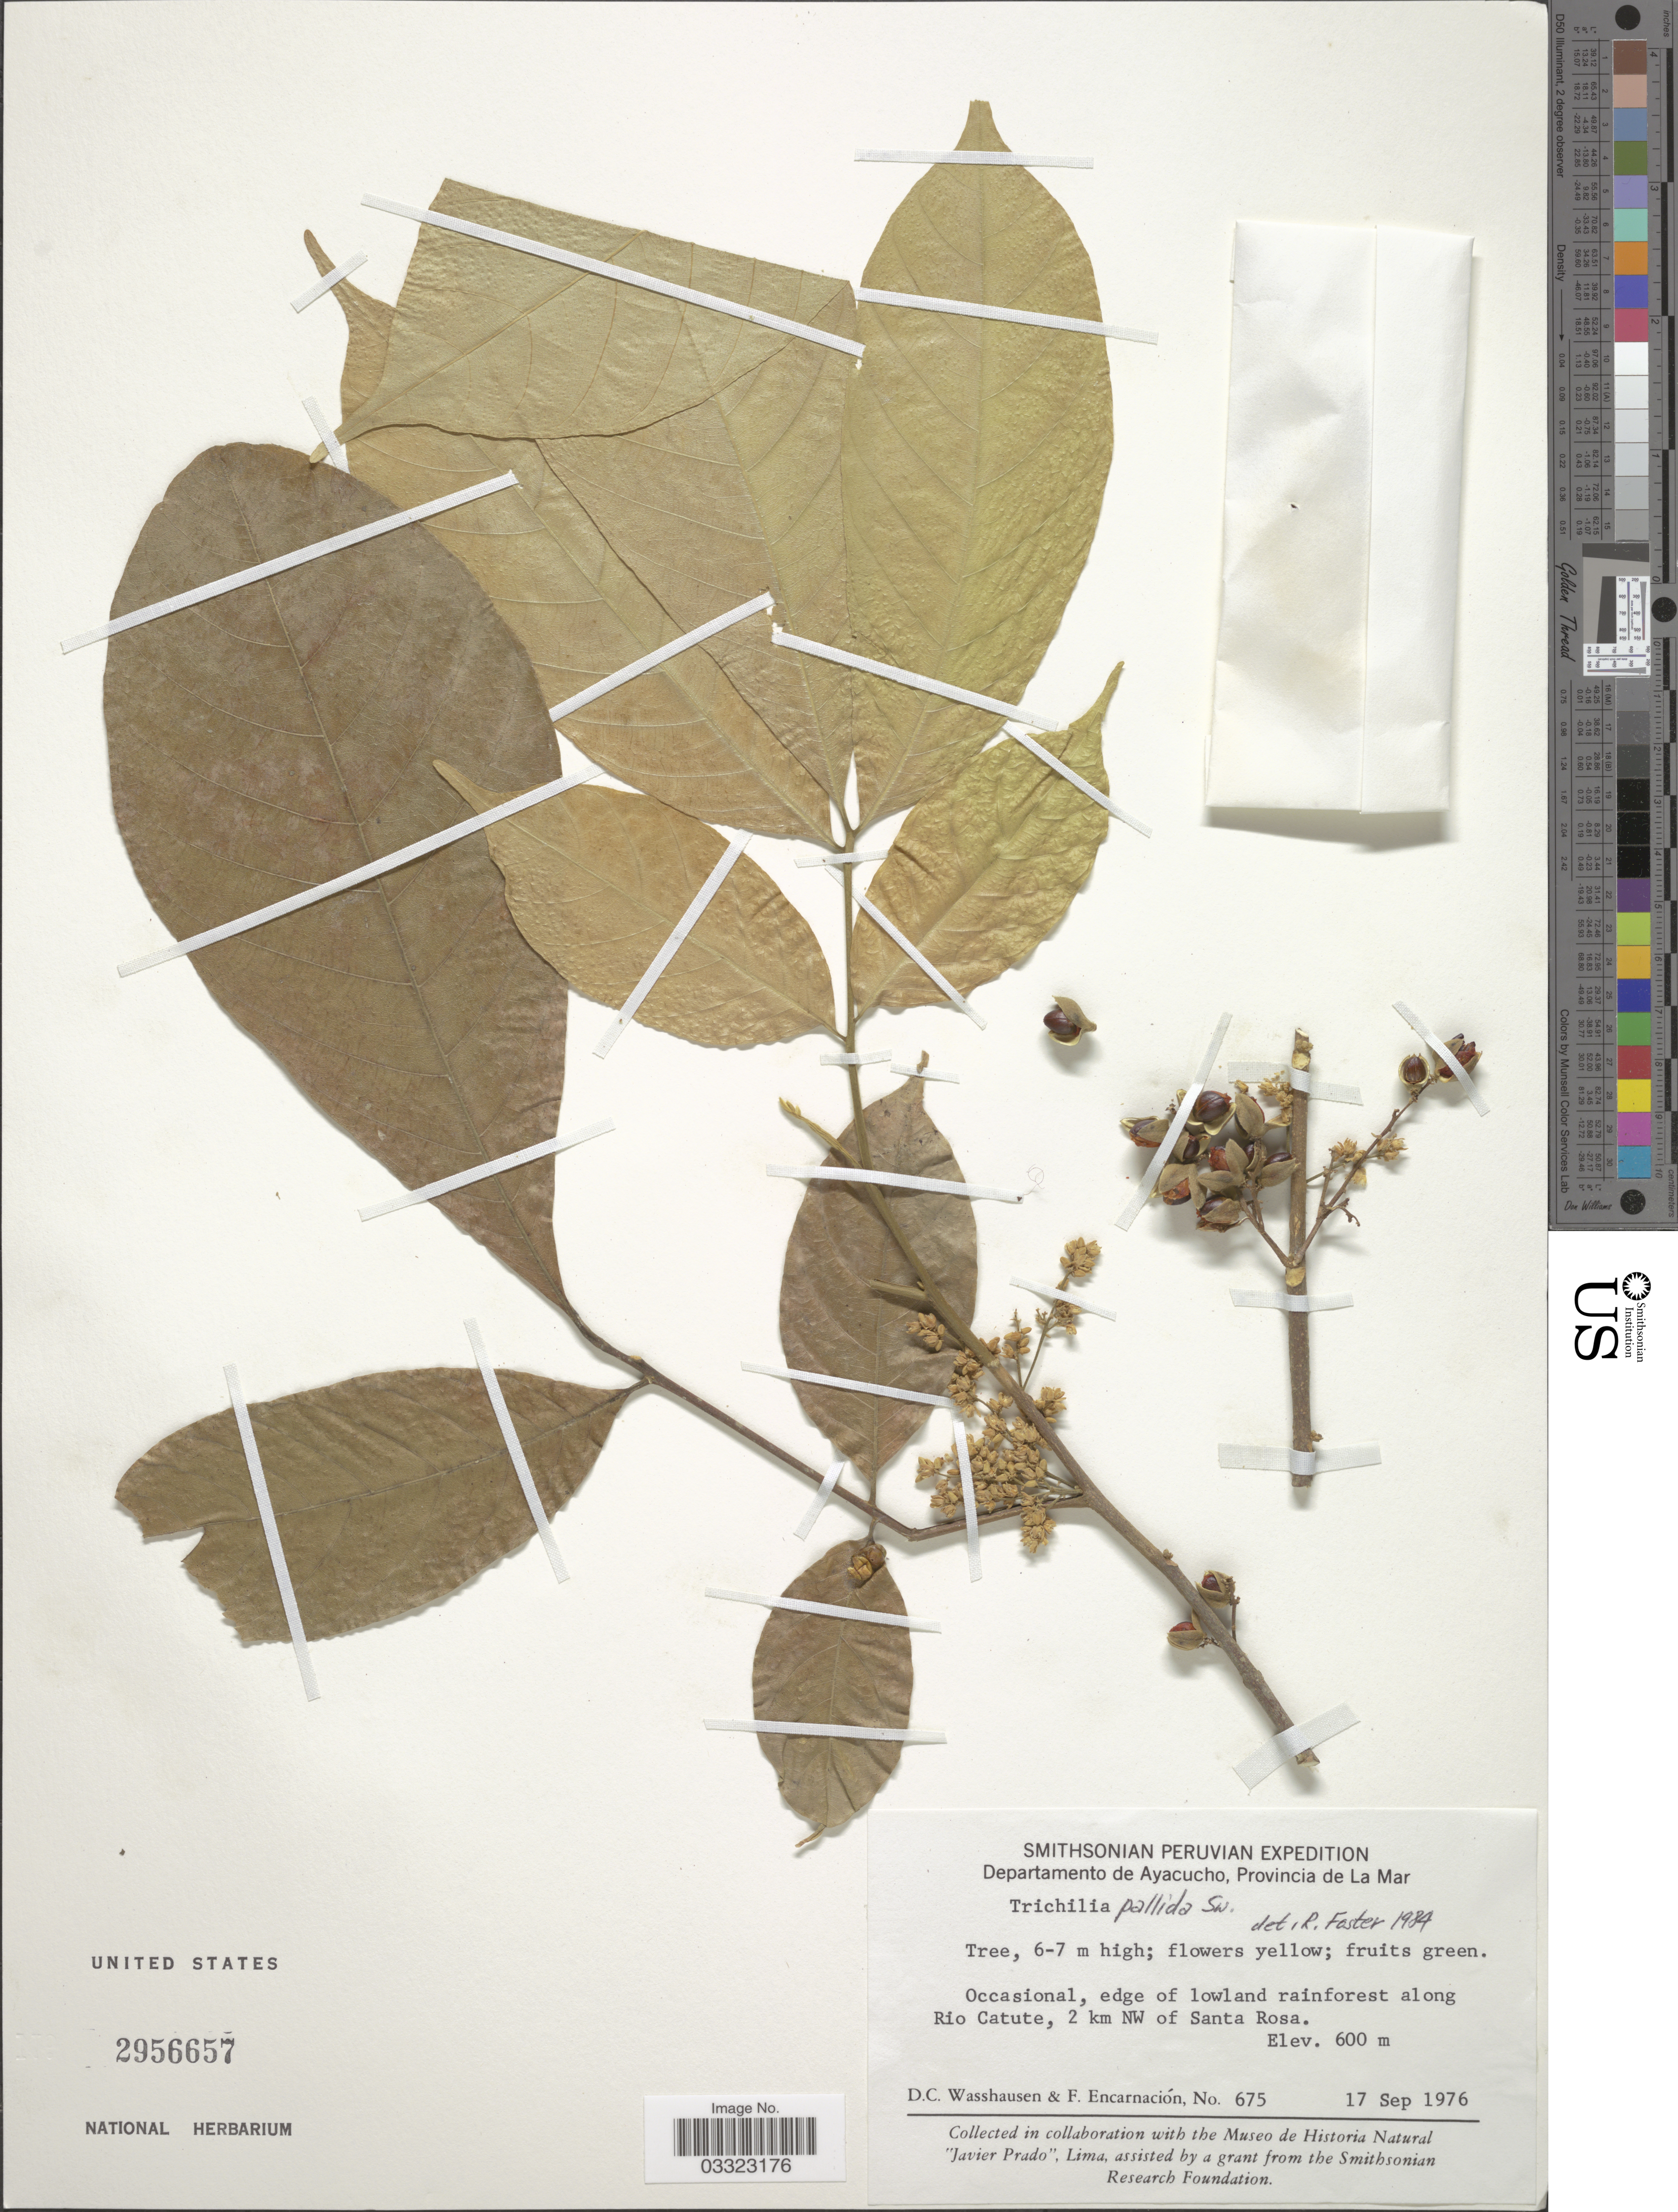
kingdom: Plantae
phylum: Tracheophyta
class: Magnoliopsida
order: Sapindales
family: Meliaceae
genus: Trichilia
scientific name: Trichilia pallida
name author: Sw.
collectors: D. C. Wasshausen & F. Encarnación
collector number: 675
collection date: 1976-09-17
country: Peru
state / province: Ayacucho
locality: Departamento de Ayacucho, Provincia de La Mar. Occasional, edge of lowland rainforest along Rio Catute, 2 km NW of Santa Rosa.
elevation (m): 600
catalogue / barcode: US 2956657